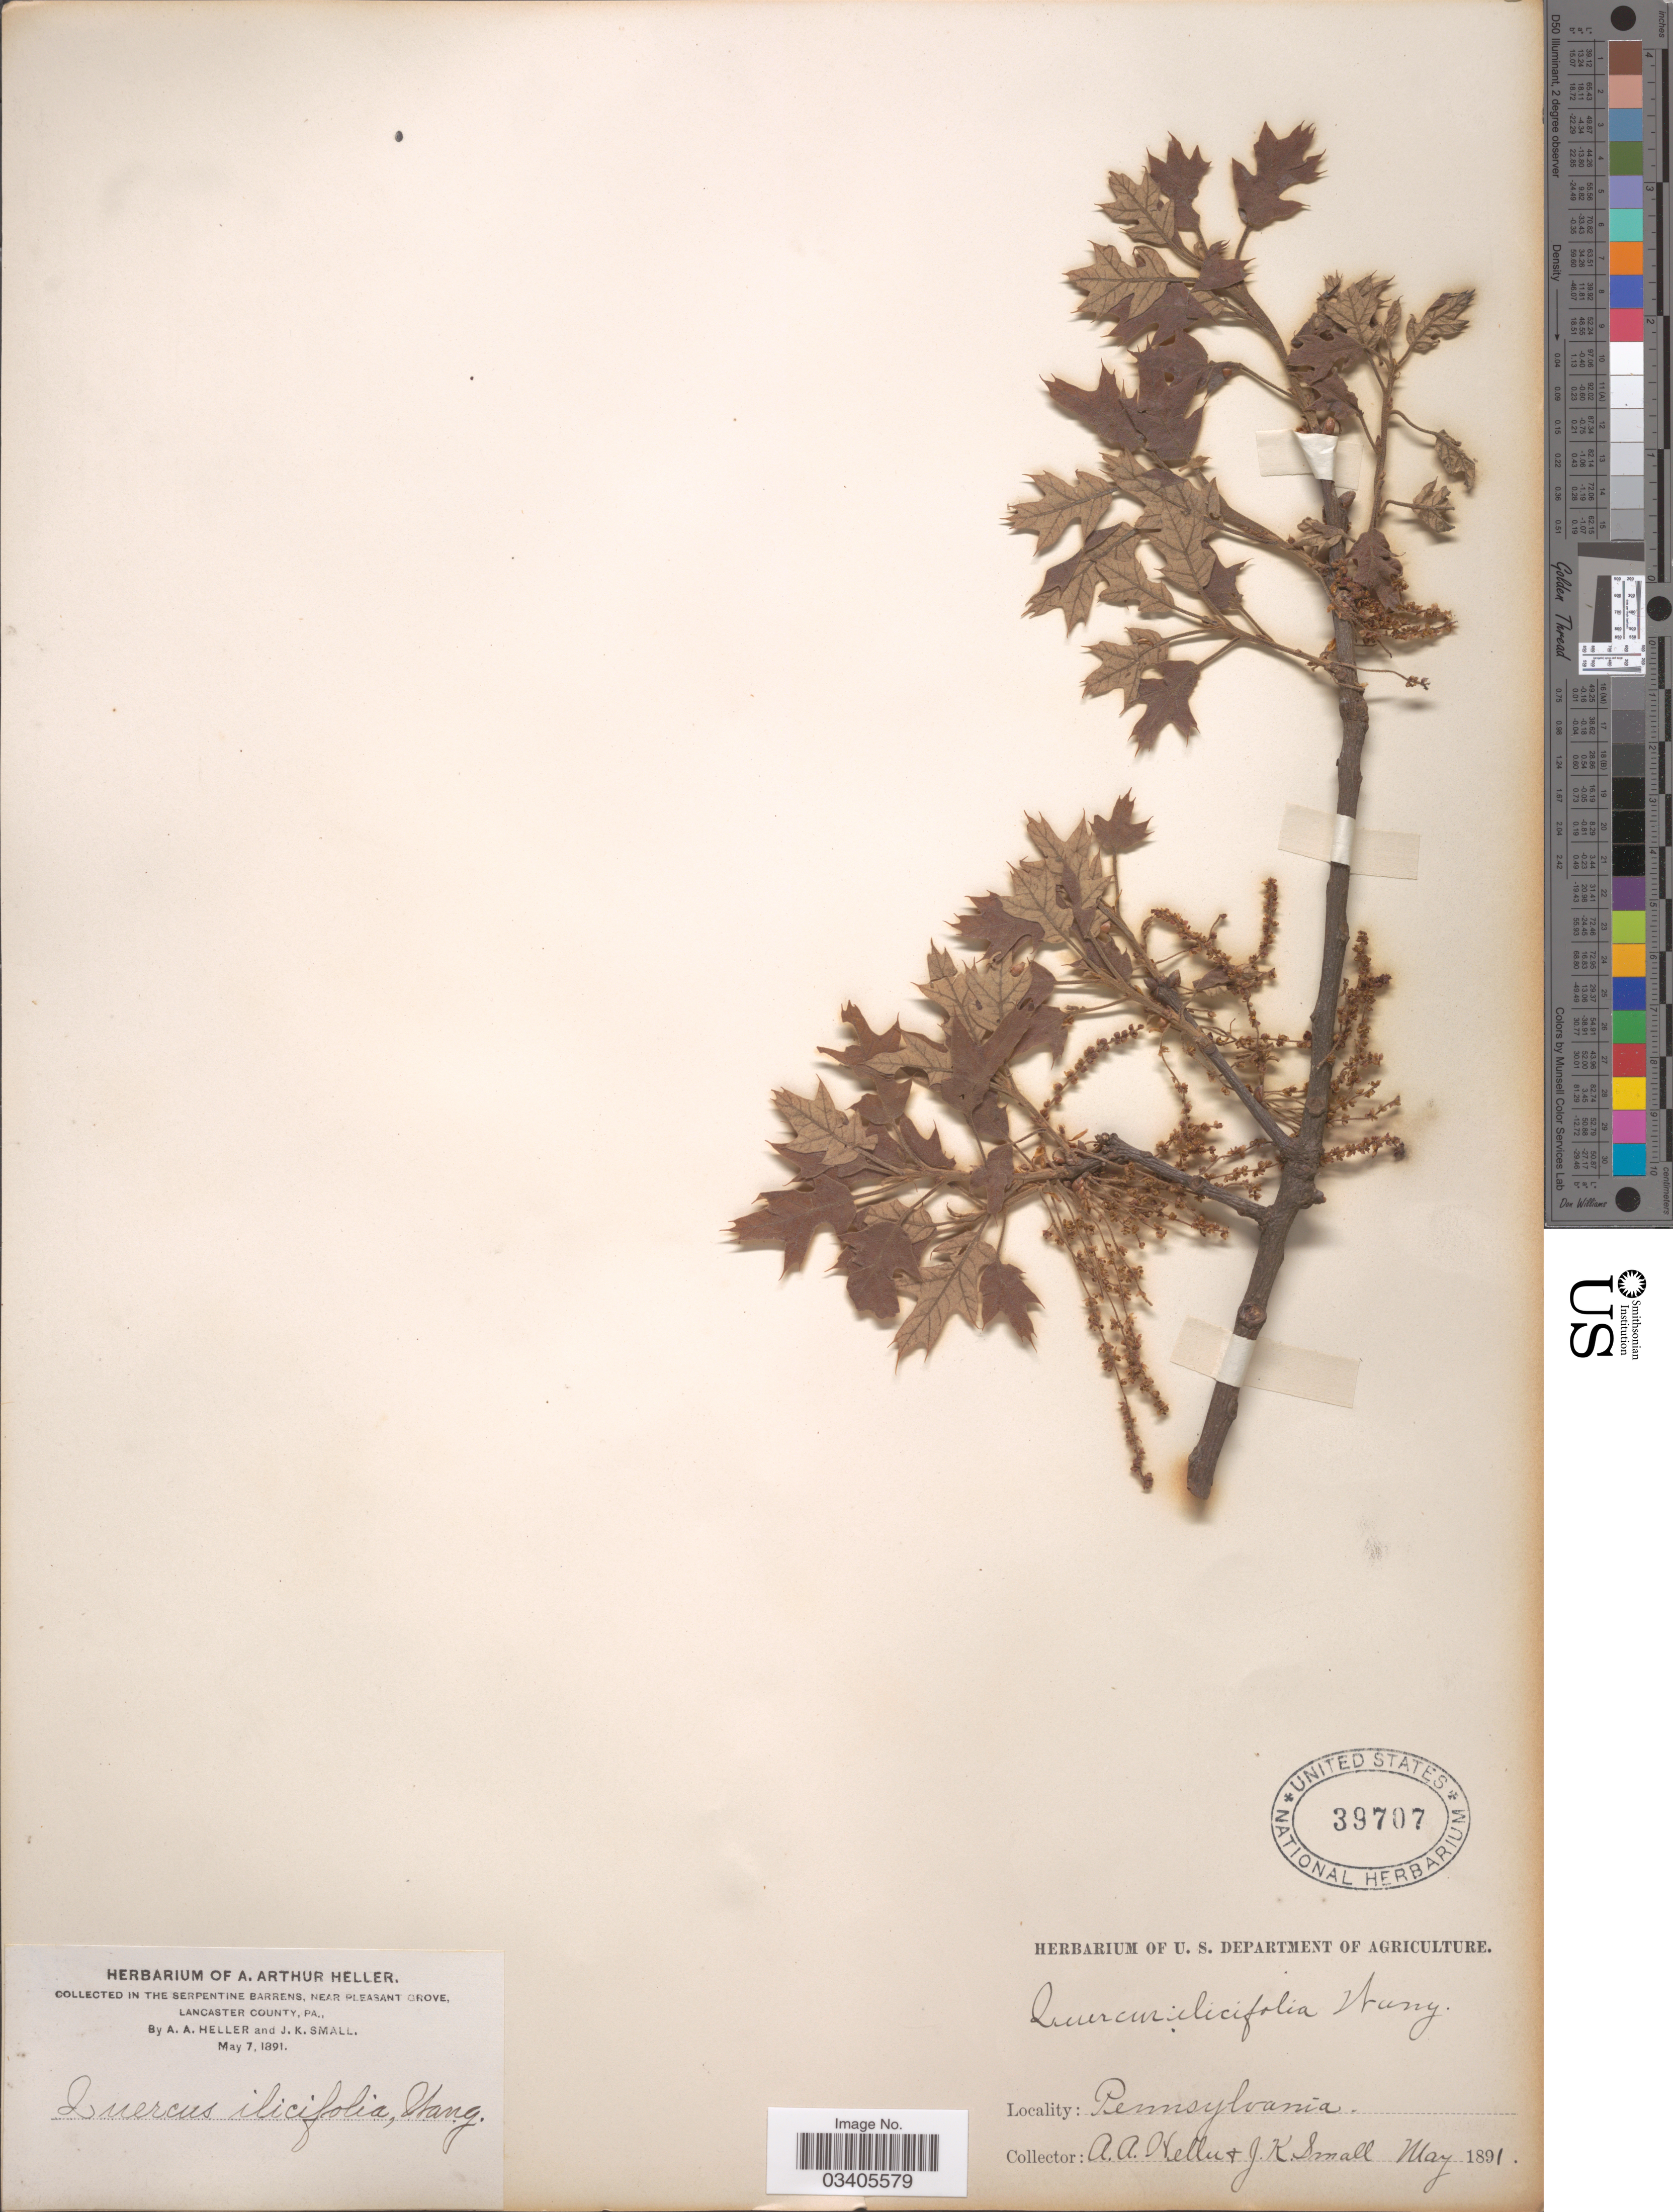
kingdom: Plantae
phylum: Tracheophyta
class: Magnoliopsida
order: Fagales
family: Fagaceae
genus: Quercus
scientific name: Quercus ilicifolia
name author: Wangenh.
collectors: A. A. Heller & J. K. Small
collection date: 1891-05-07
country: United States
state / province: Pennsylvania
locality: In the Serpentine Barrens, near Pleasant Grove, Lancaster County.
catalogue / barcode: US 39707